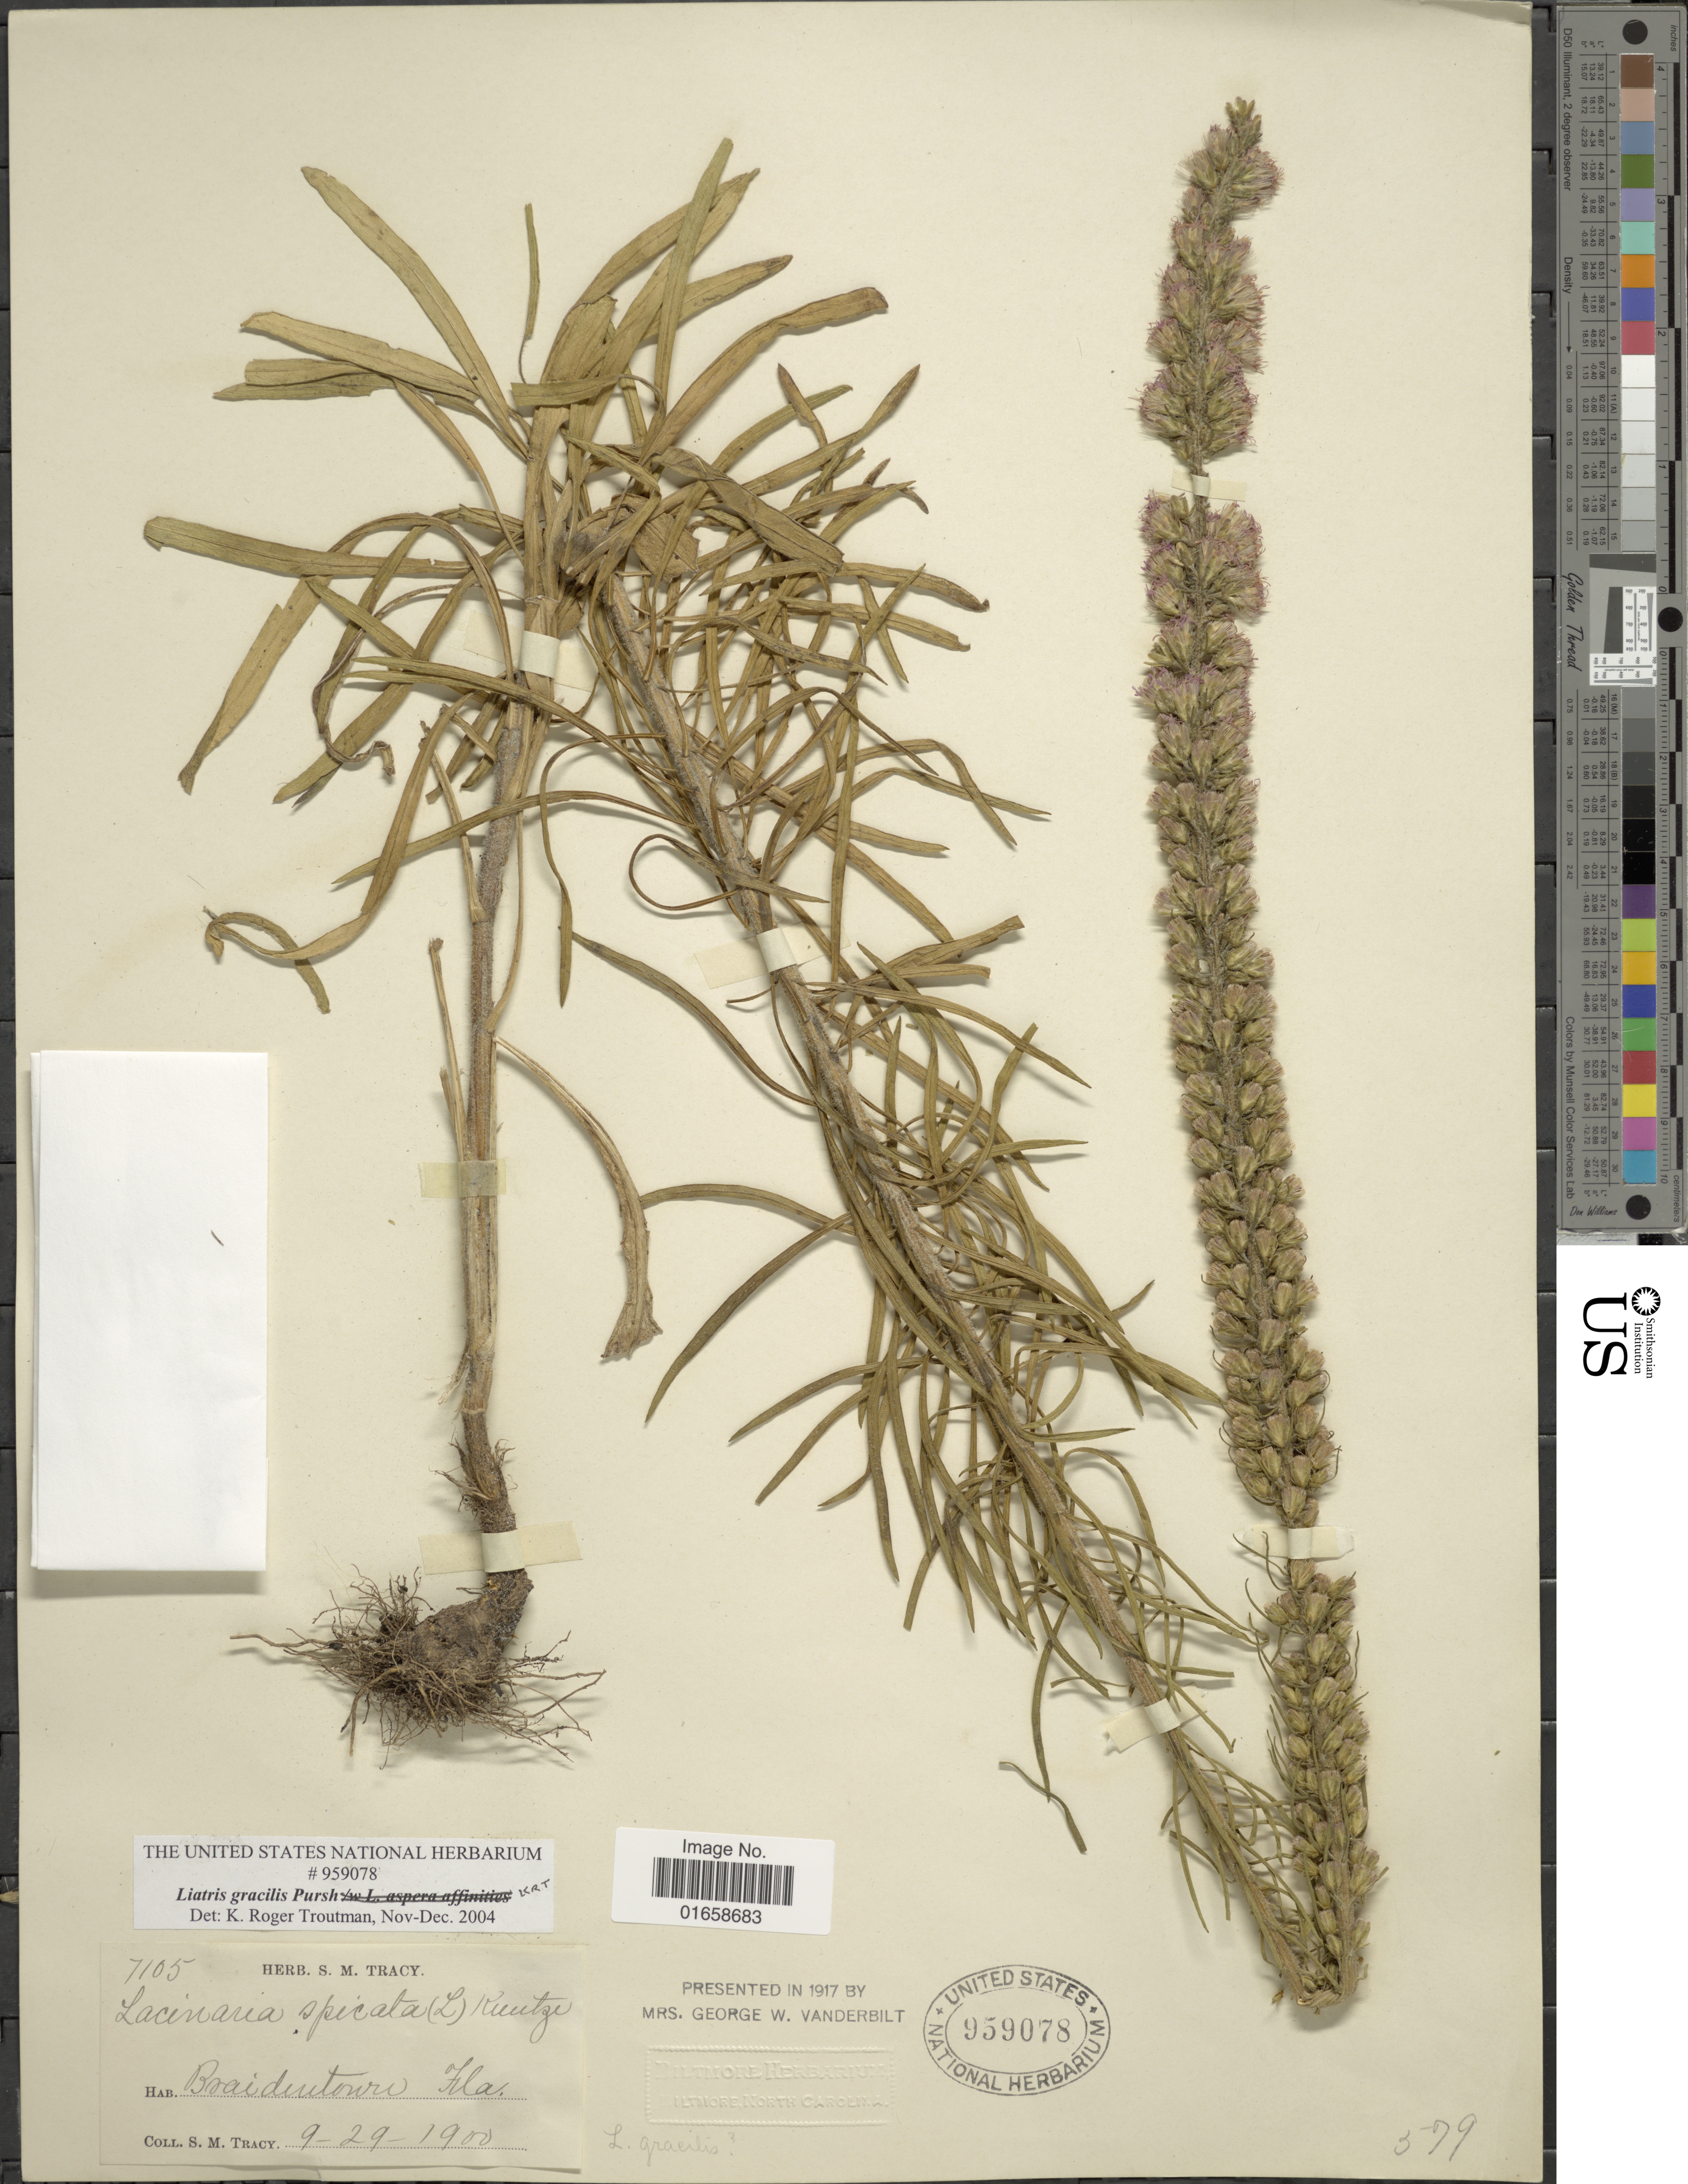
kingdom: Plantae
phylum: Tracheophyta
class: Magnoliopsida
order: Asterales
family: Asteraceae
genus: Liatris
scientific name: Liatris gracilis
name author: Pursh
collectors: S. M. Tracy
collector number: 7105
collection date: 1900-09-29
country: United States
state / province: Florida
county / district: Manatee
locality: Braidentown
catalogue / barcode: US 959078